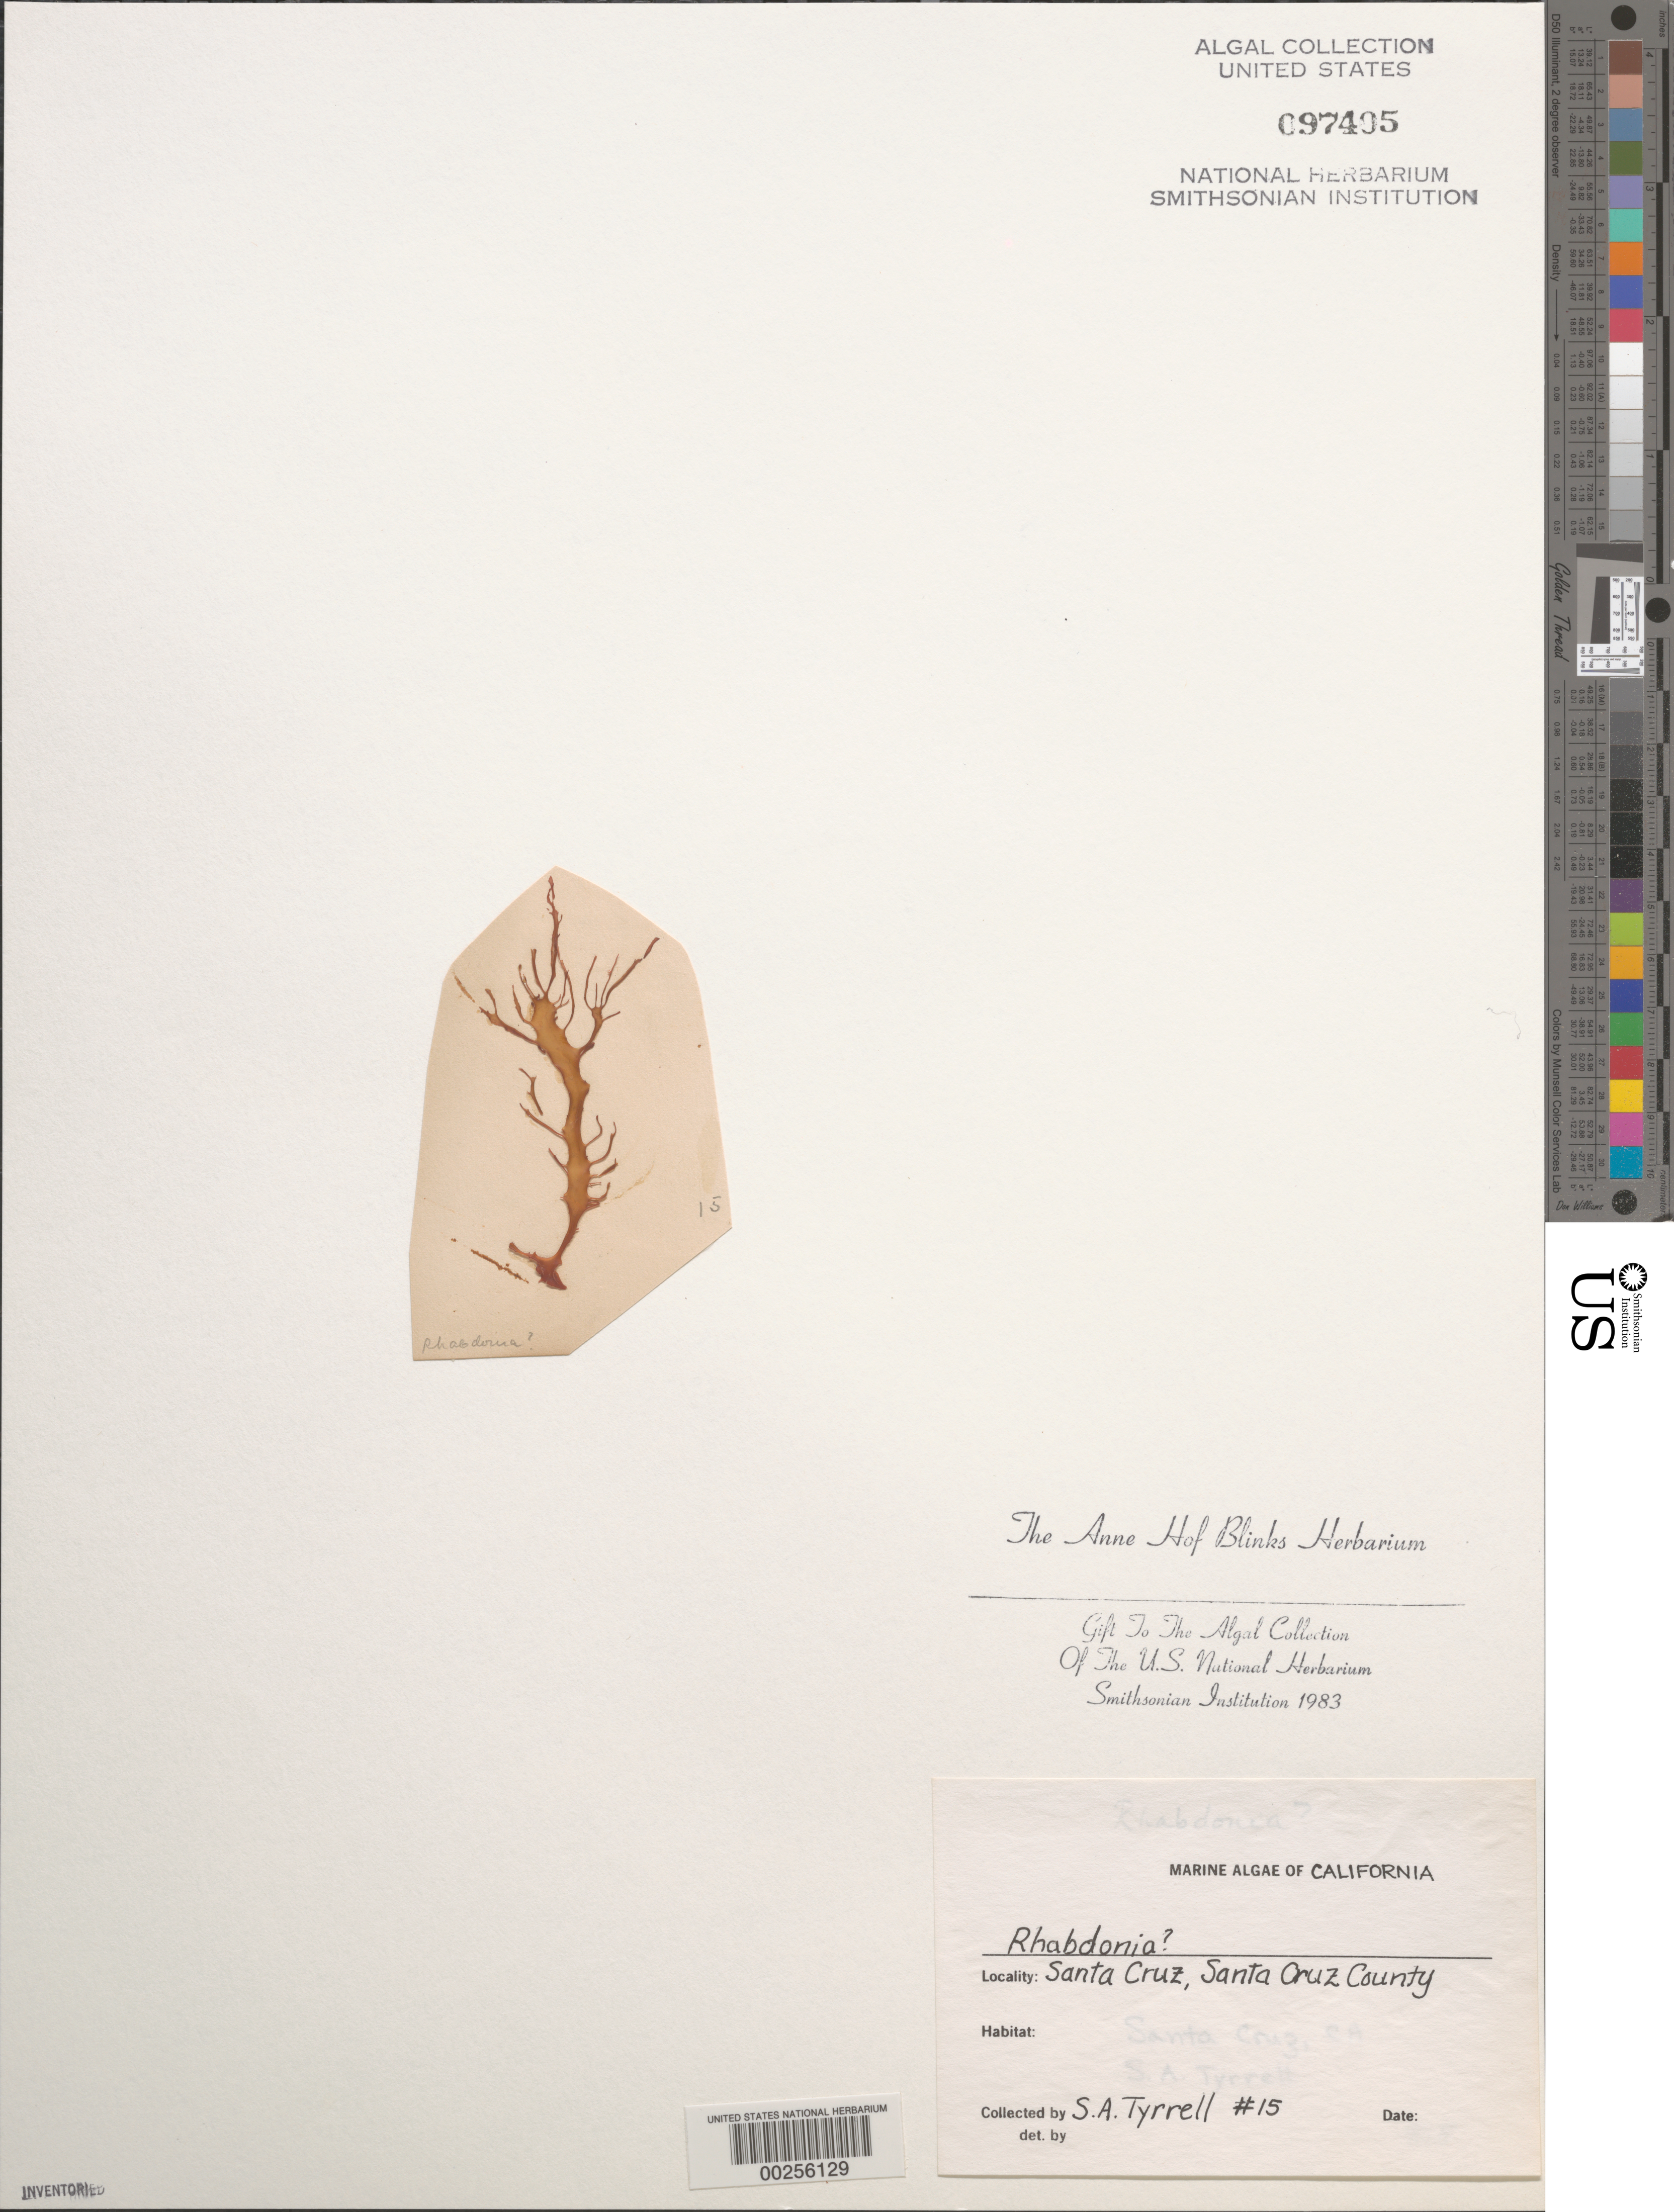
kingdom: Plantae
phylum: Rhodophyta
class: Florideophyceae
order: Gigartinales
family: Areschougiaceae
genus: Rhabdonia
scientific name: Rhabdonia sp.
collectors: C. Tyrrell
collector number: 15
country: United States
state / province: California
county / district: Santa Cruz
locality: Santa Cruz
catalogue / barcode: US 97405